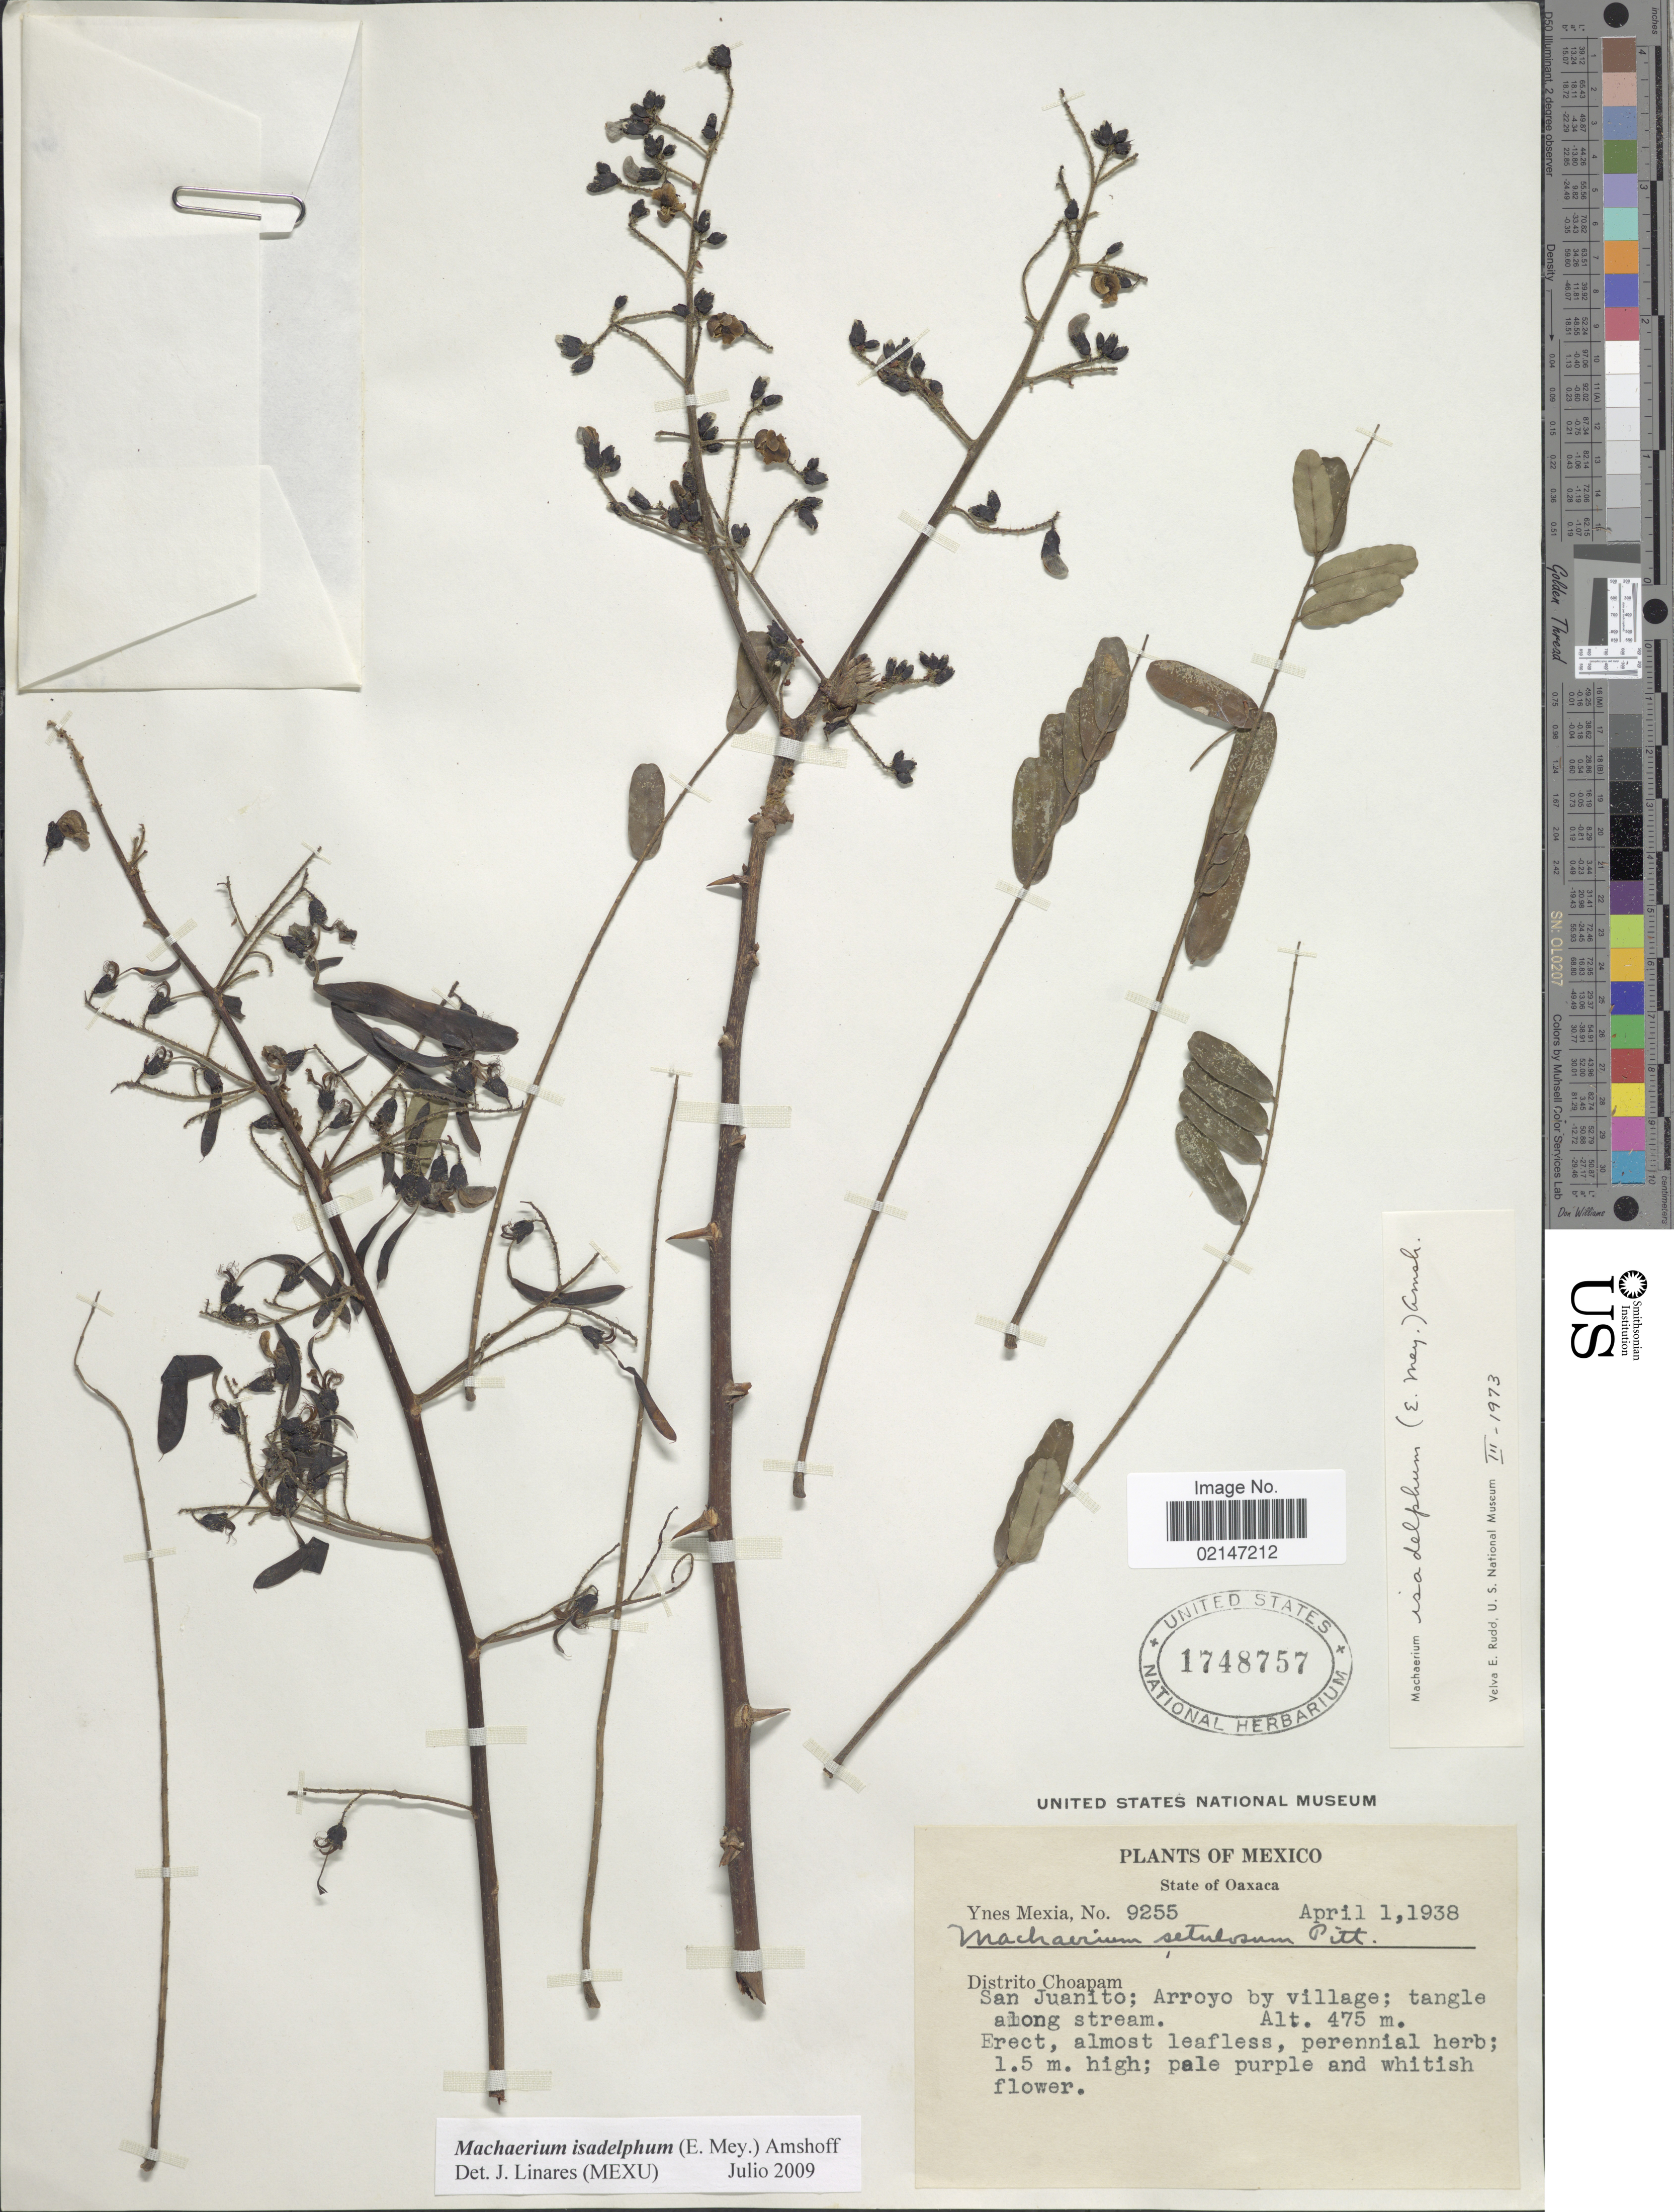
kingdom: Plantae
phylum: Tracheophyta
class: Magnoliopsida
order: Fabales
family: Fabaceae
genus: Machaerium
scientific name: Machaerium isadelphum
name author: (E. Mey.) Amshoff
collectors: Y. Mexia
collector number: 9255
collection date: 1938-04-01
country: Mexico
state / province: Oaxaca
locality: Distrito Choapam, San Juanito; Arroyo by village; tangle along stream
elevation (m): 475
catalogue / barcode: US 1748757